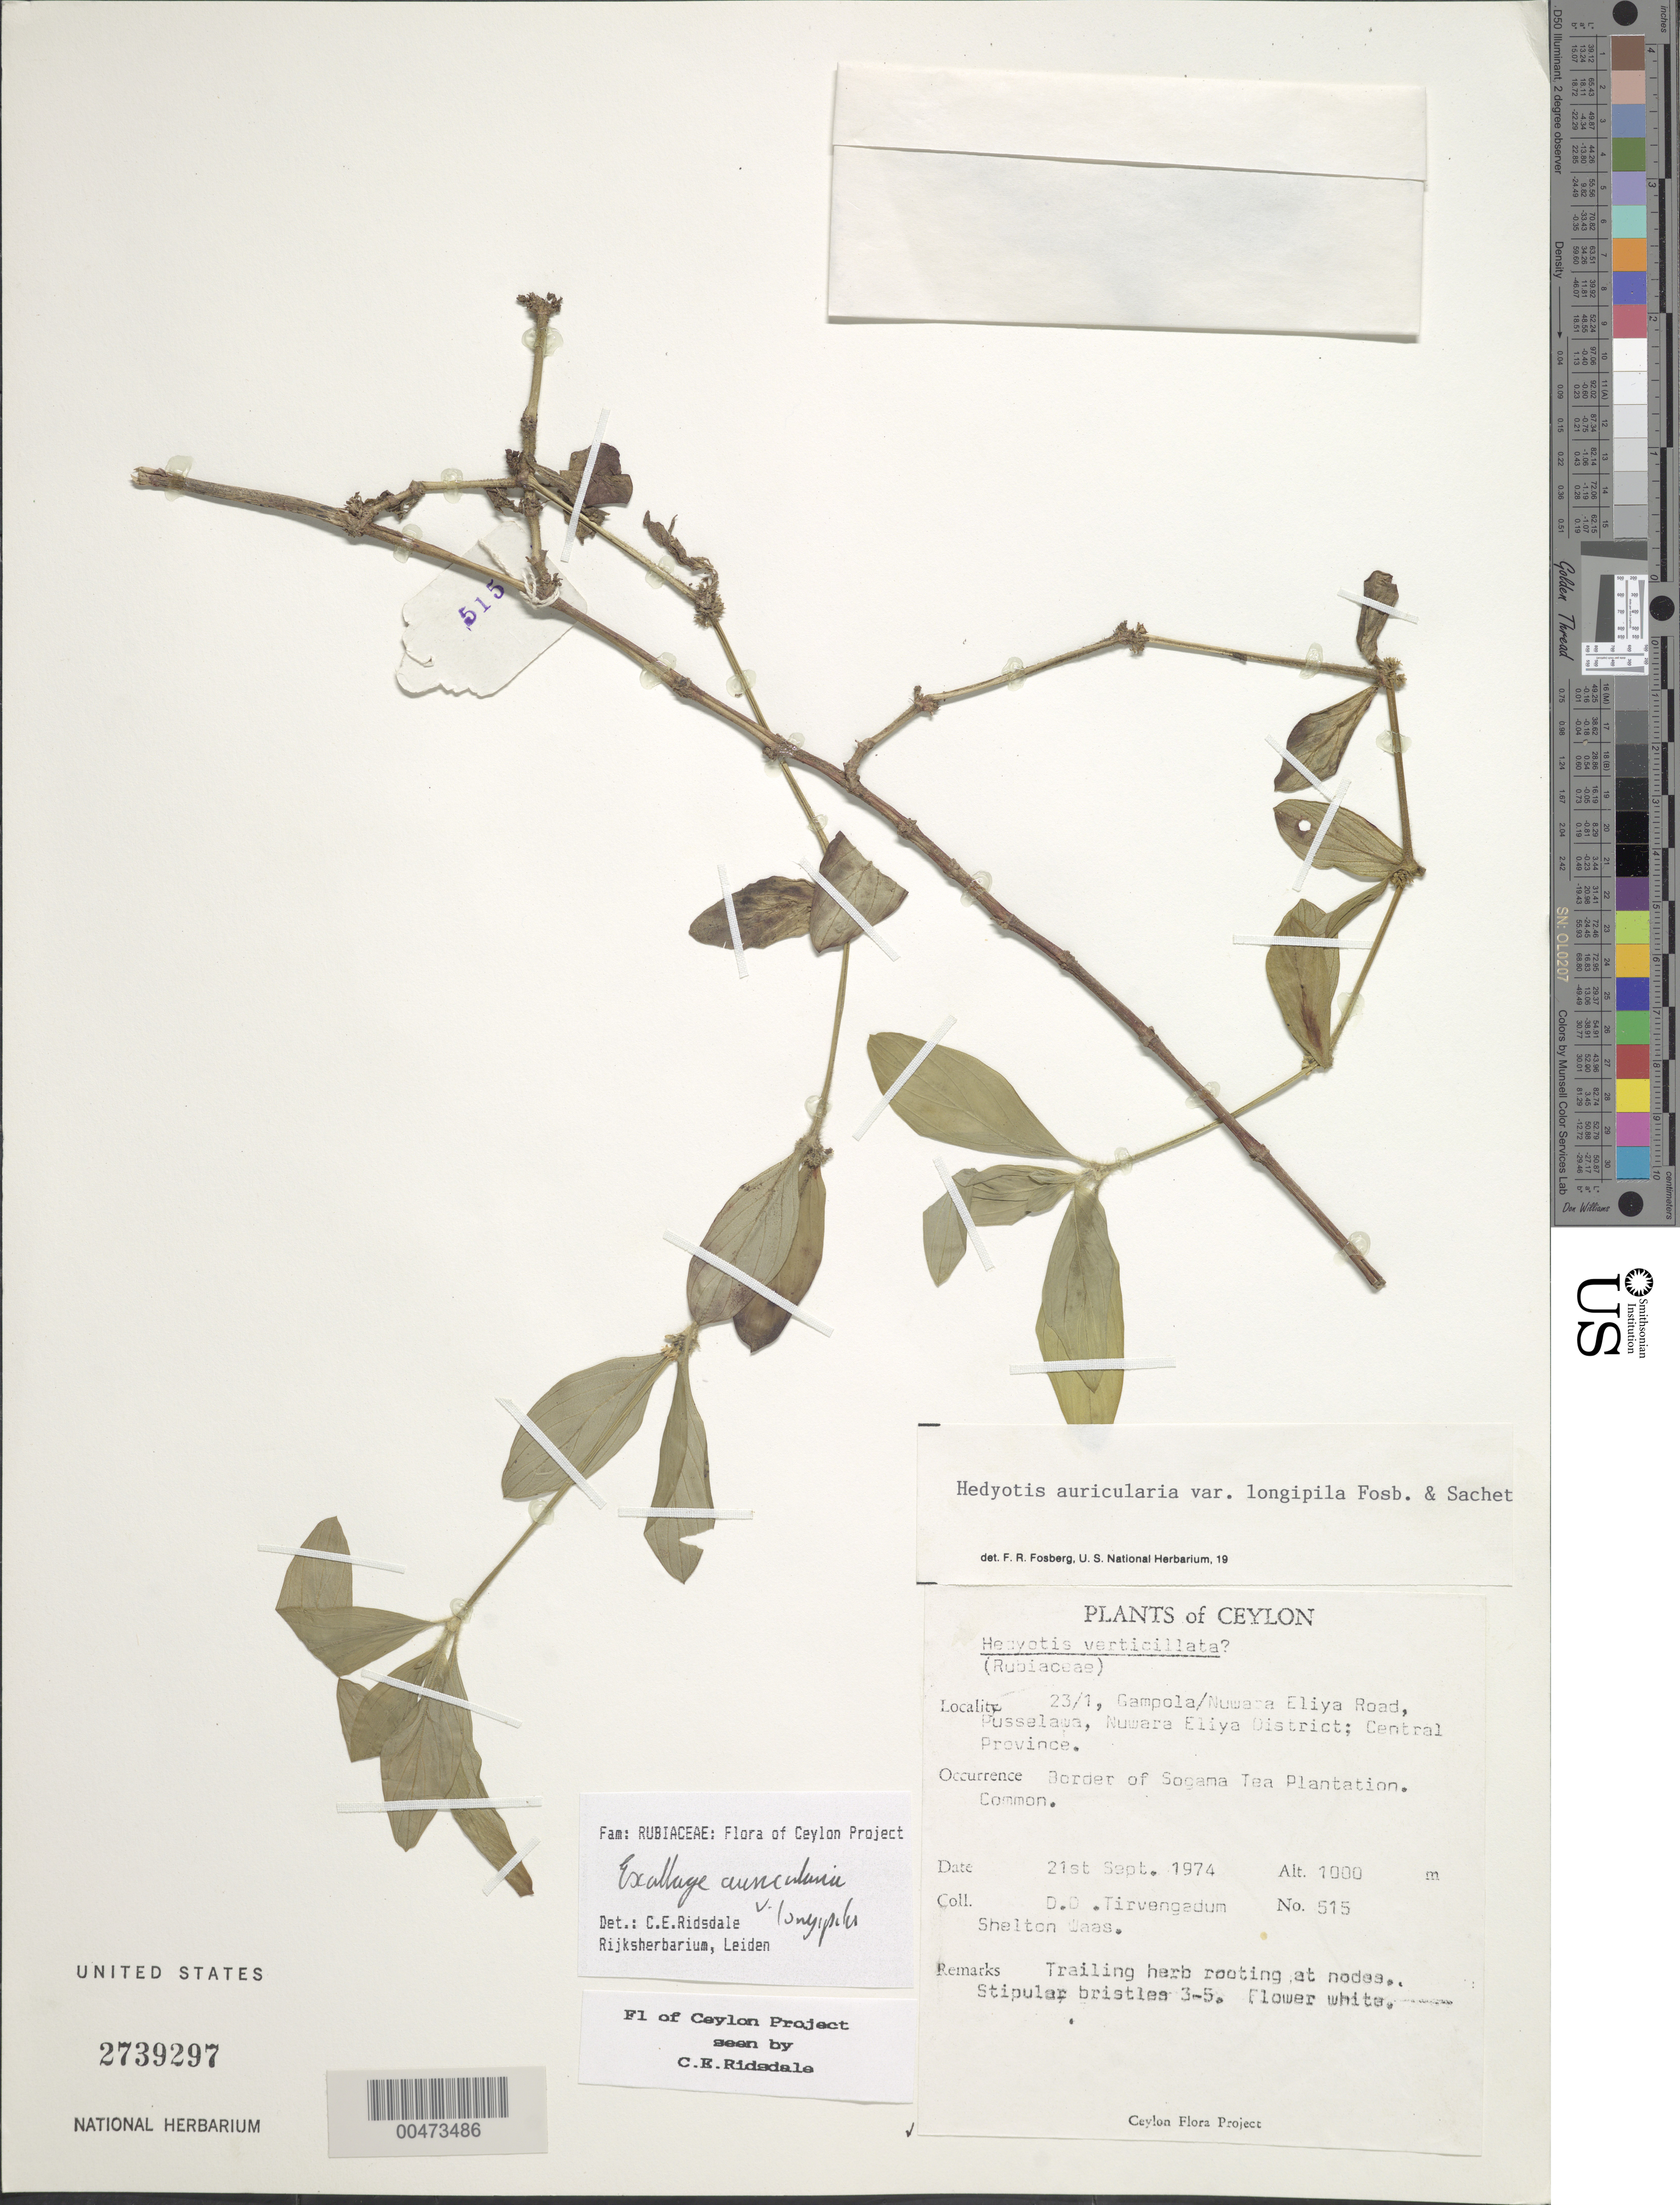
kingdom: Plantae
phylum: Tracheophyta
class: Magnoliopsida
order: Gentianales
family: Rubiaceae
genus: Exallage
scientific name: Exallage auricularia var. longipila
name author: Fosberg & Sachet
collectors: D. Tirvengadum & S. Waas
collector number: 515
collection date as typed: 21 Sep 1974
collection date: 1974-09-21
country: Sri Lanka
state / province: Central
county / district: Nuwara Eliya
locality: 23/1, Gampola-Nuwara Eliya Rd., Pusselawa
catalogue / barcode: US 2739297